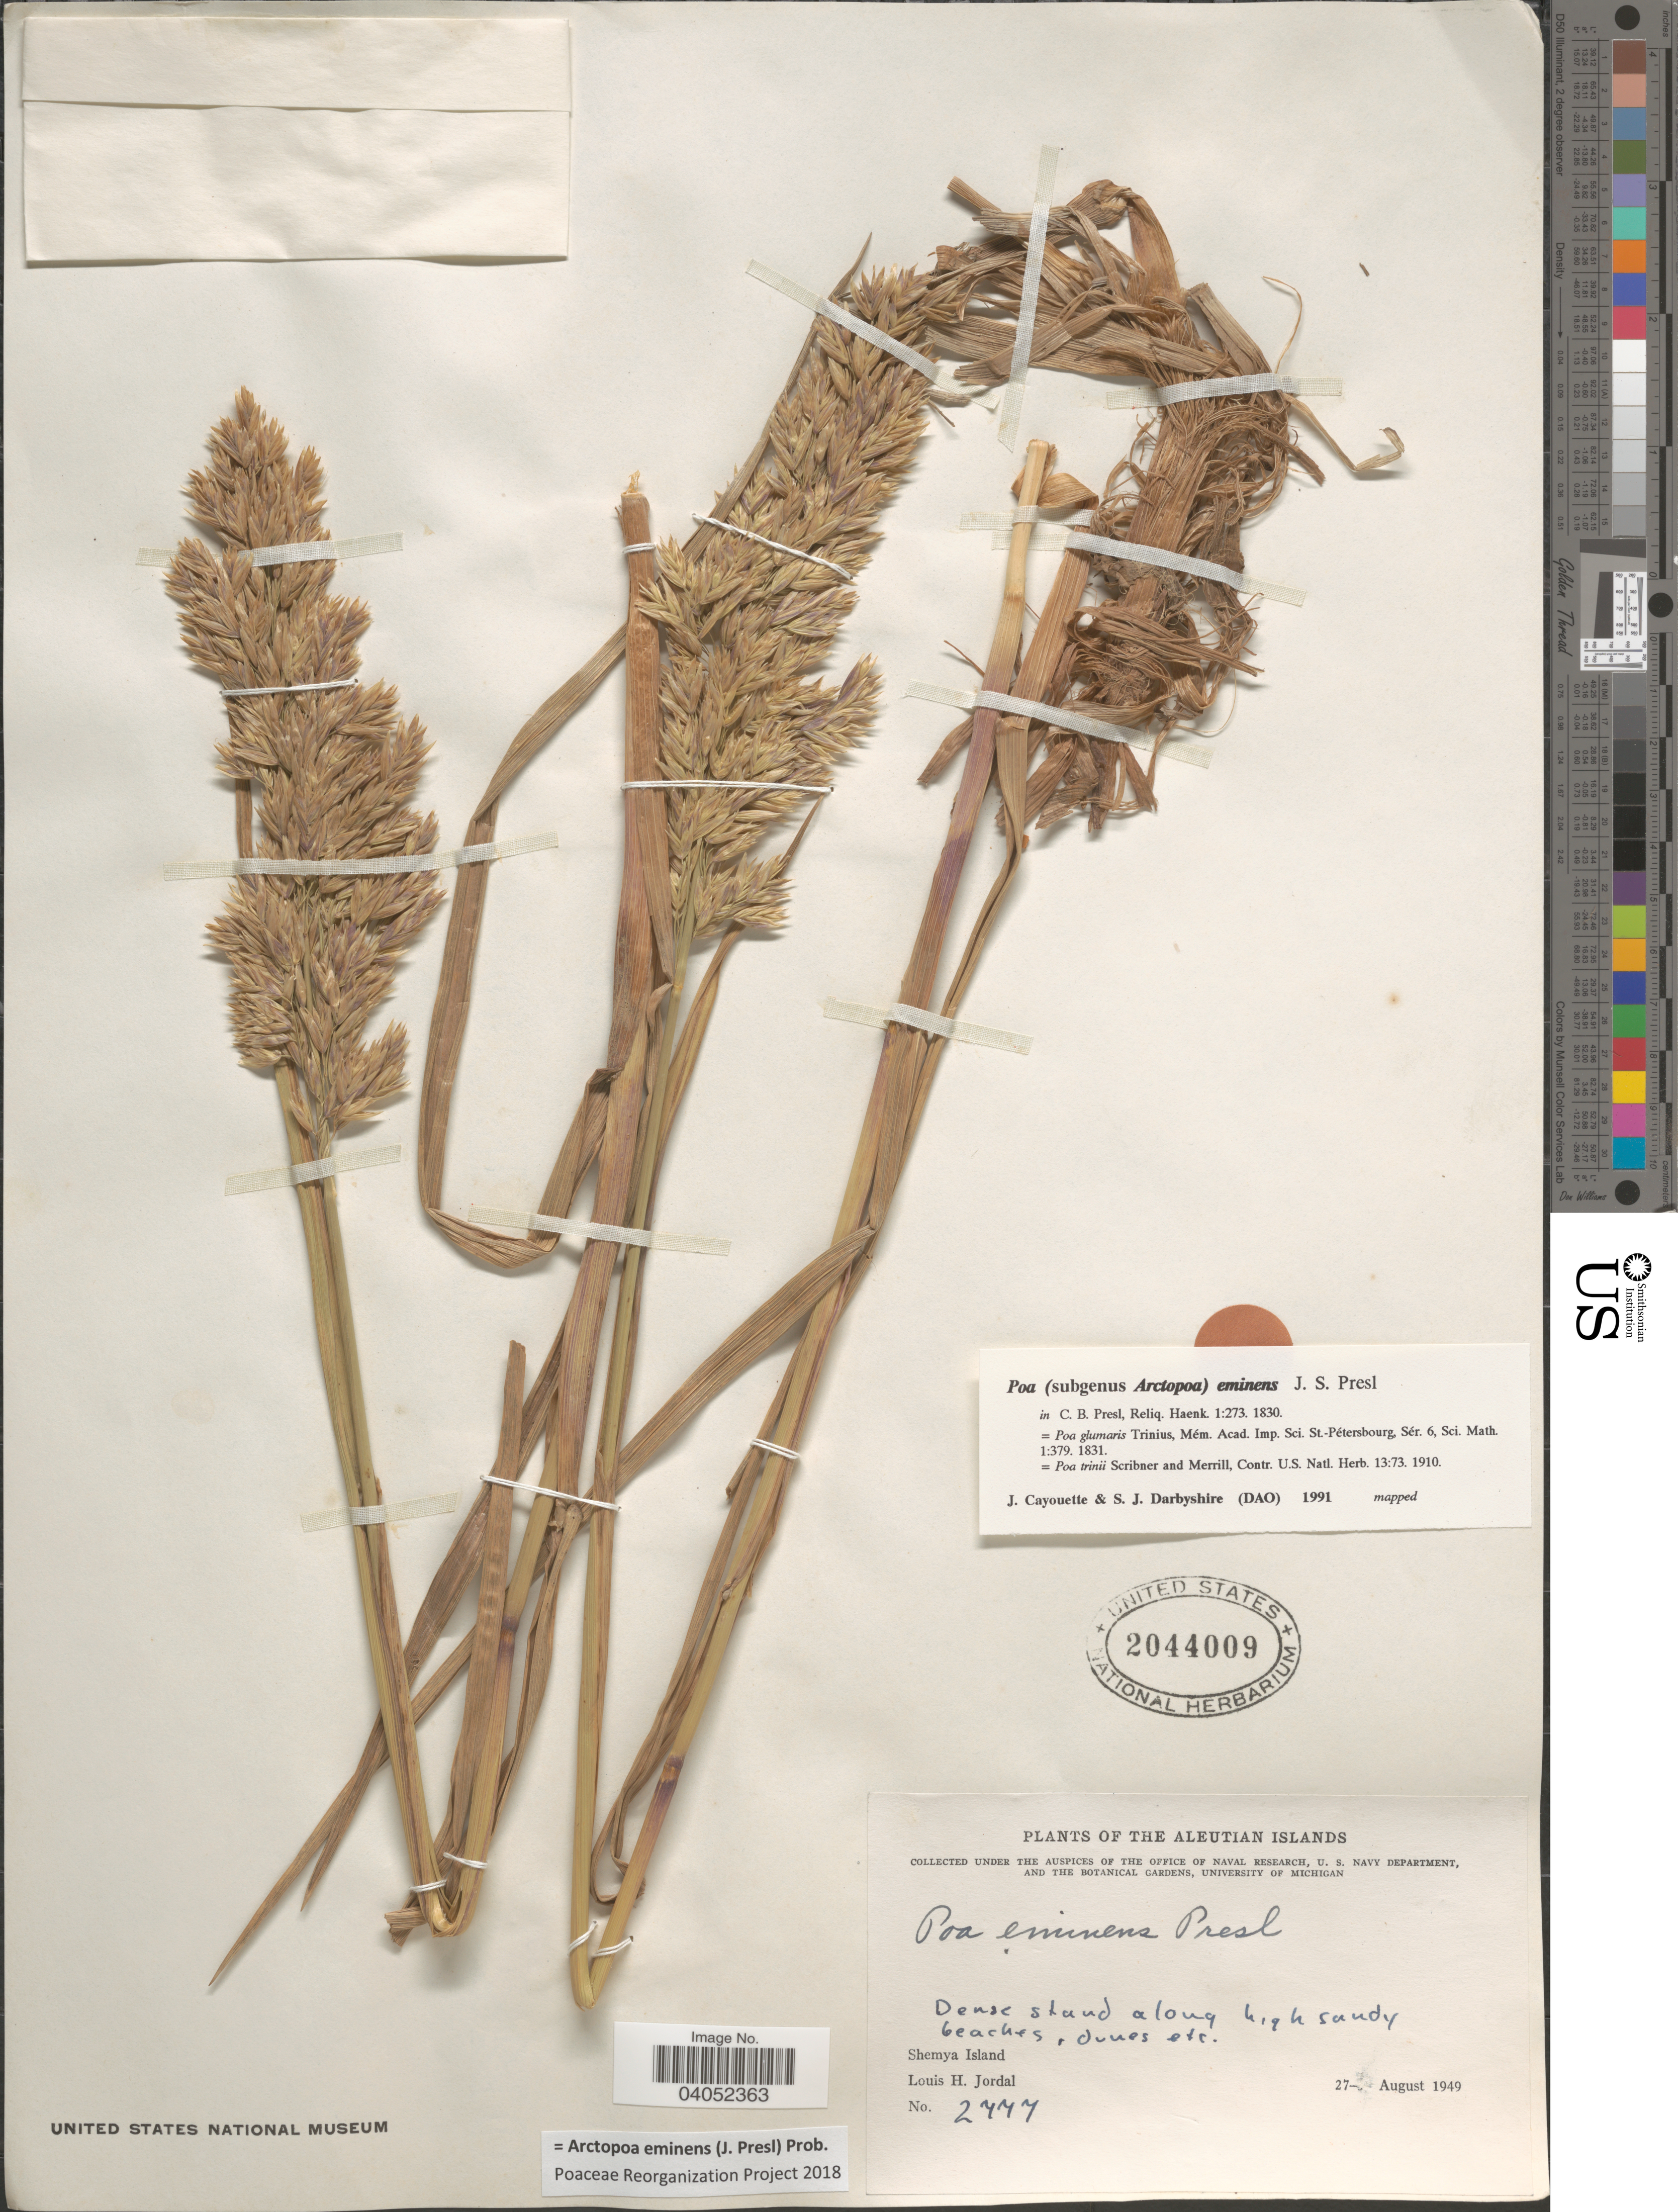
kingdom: Plantae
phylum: Tracheophyta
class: Liliopsida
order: Poales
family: Poaceae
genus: Arctopoa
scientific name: Arctopoa eminens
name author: (J. Presl) Prob.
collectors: L. Jordal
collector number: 2777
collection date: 1949-08-27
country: United States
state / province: Alaska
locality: Aleutian Islands. Shemya Island.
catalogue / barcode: US 2044009